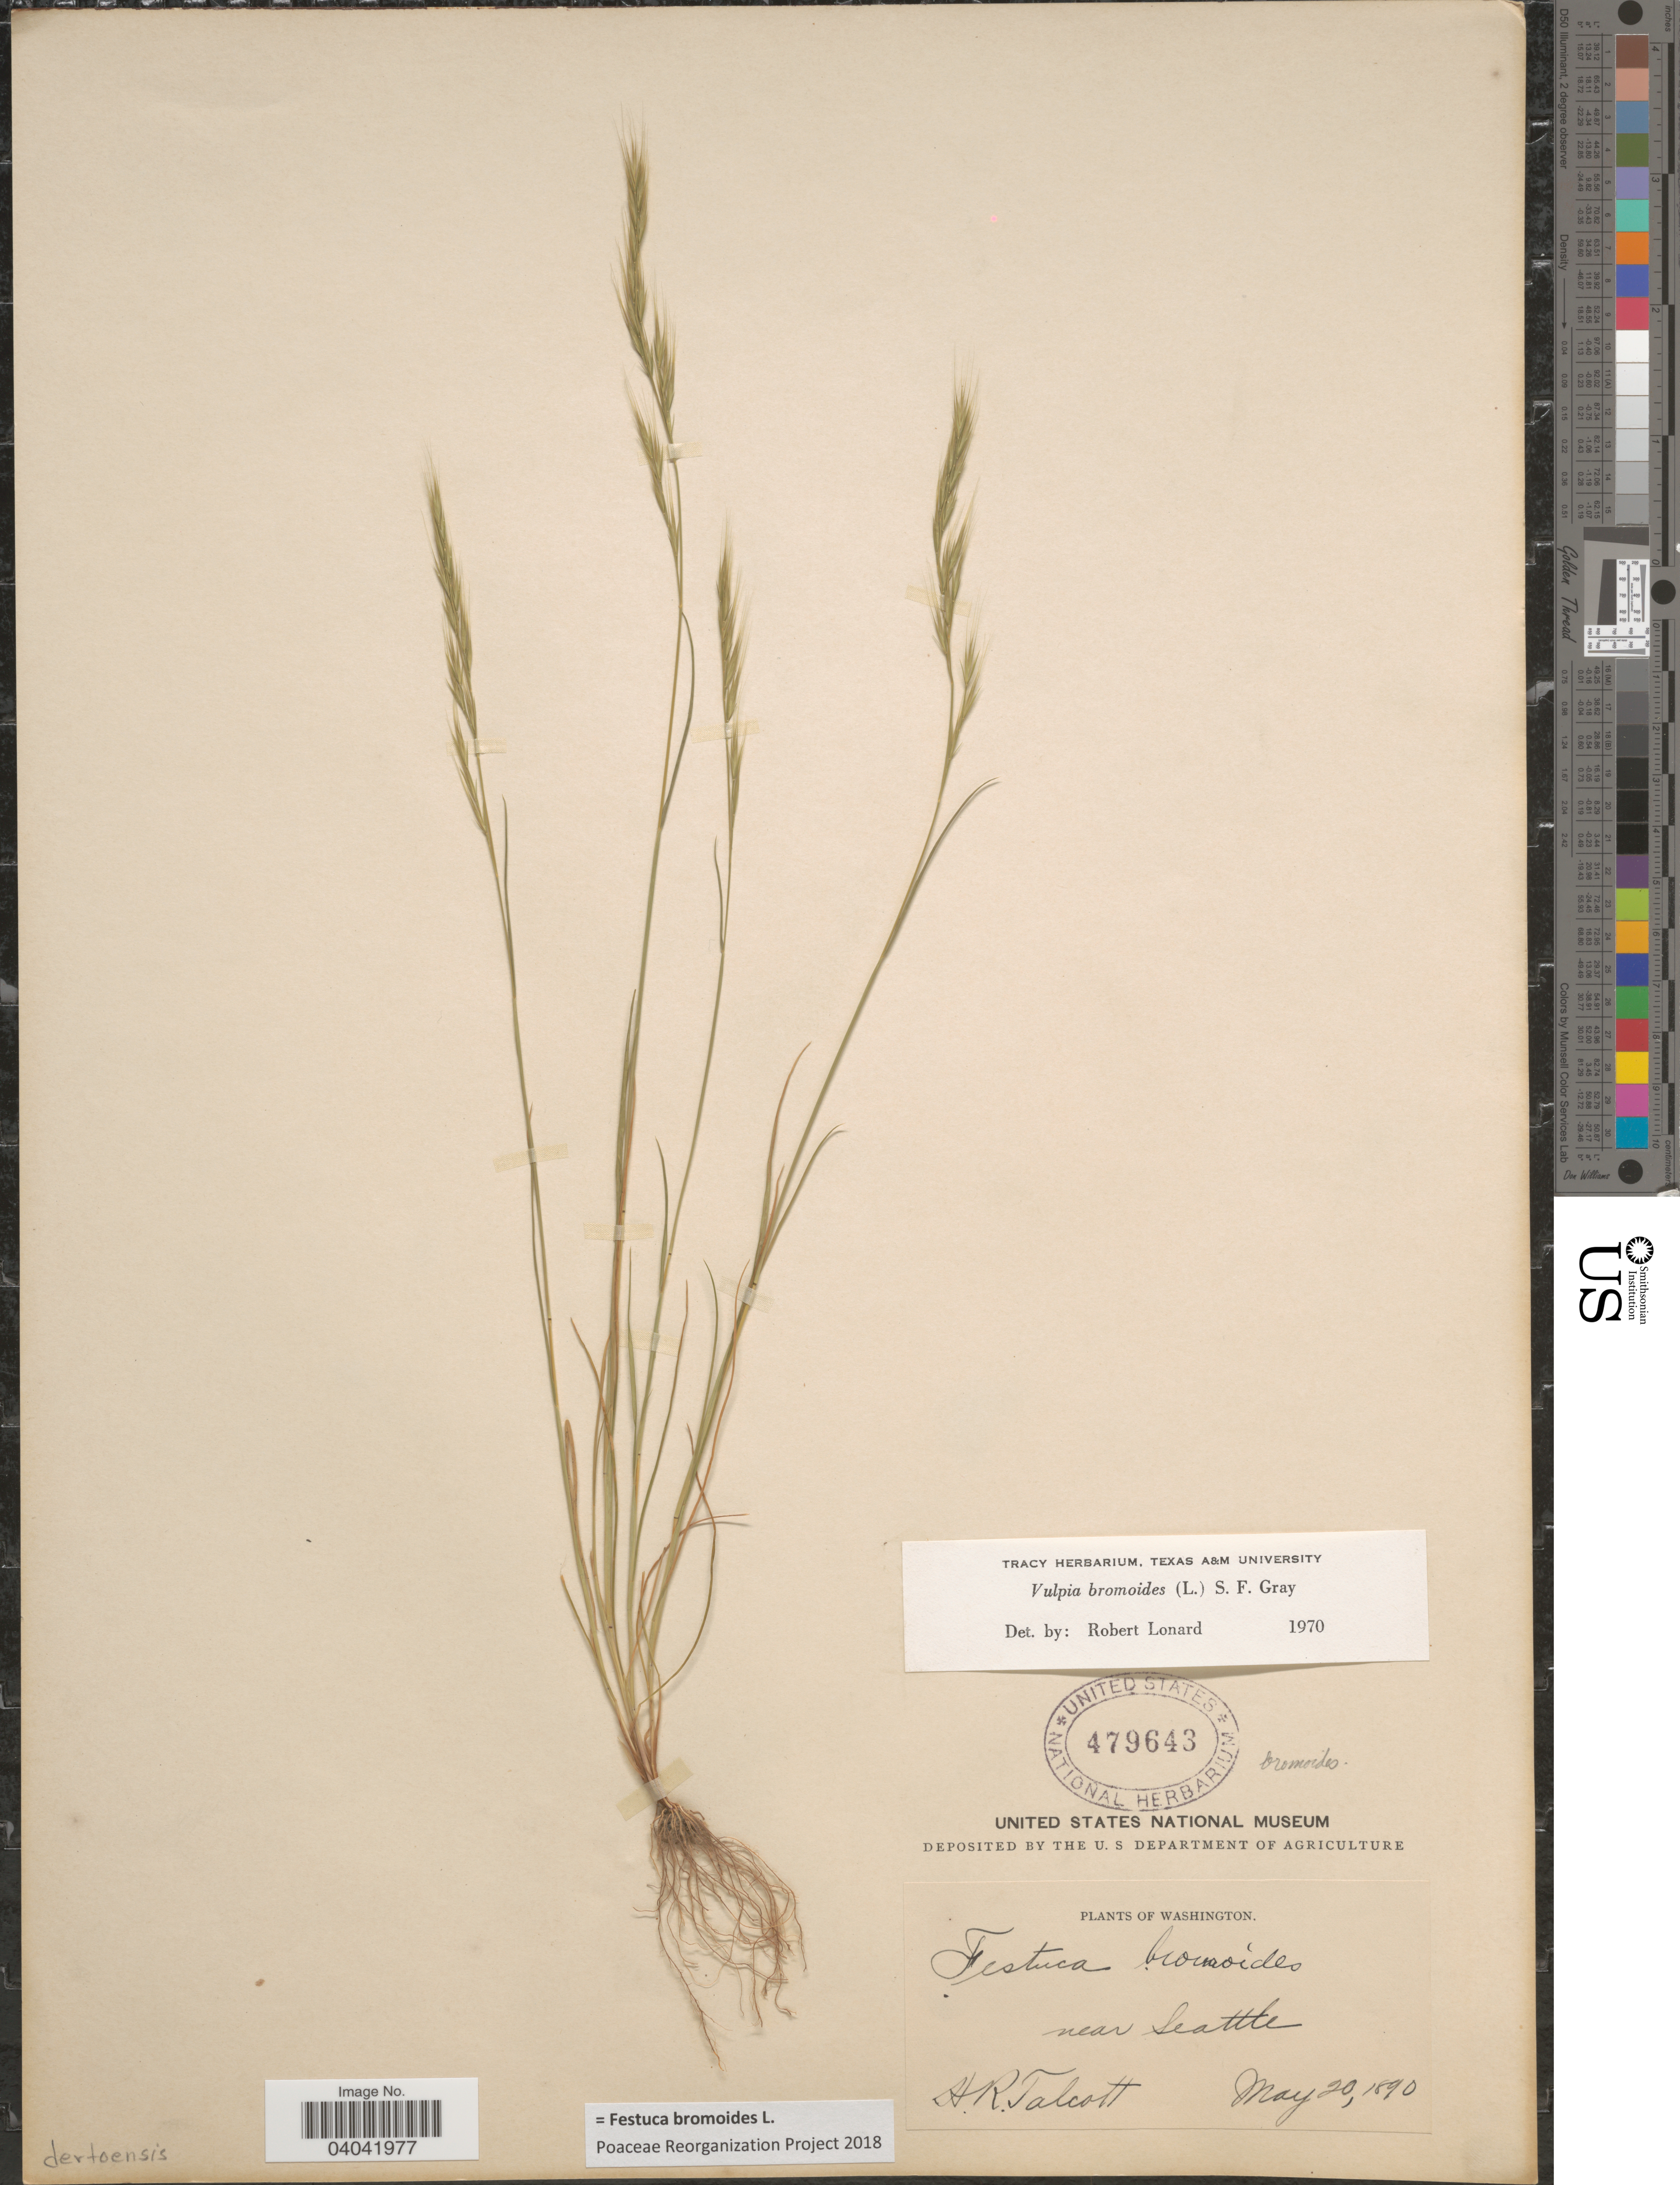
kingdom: Plantae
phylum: Tracheophyta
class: Liliopsida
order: Poales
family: Poaceae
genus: Festuca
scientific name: Festuca bromoides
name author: L.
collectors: H. Talcott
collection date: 1890-05-20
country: United States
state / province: Washington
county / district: King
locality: Near Seattle.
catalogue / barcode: US 479643